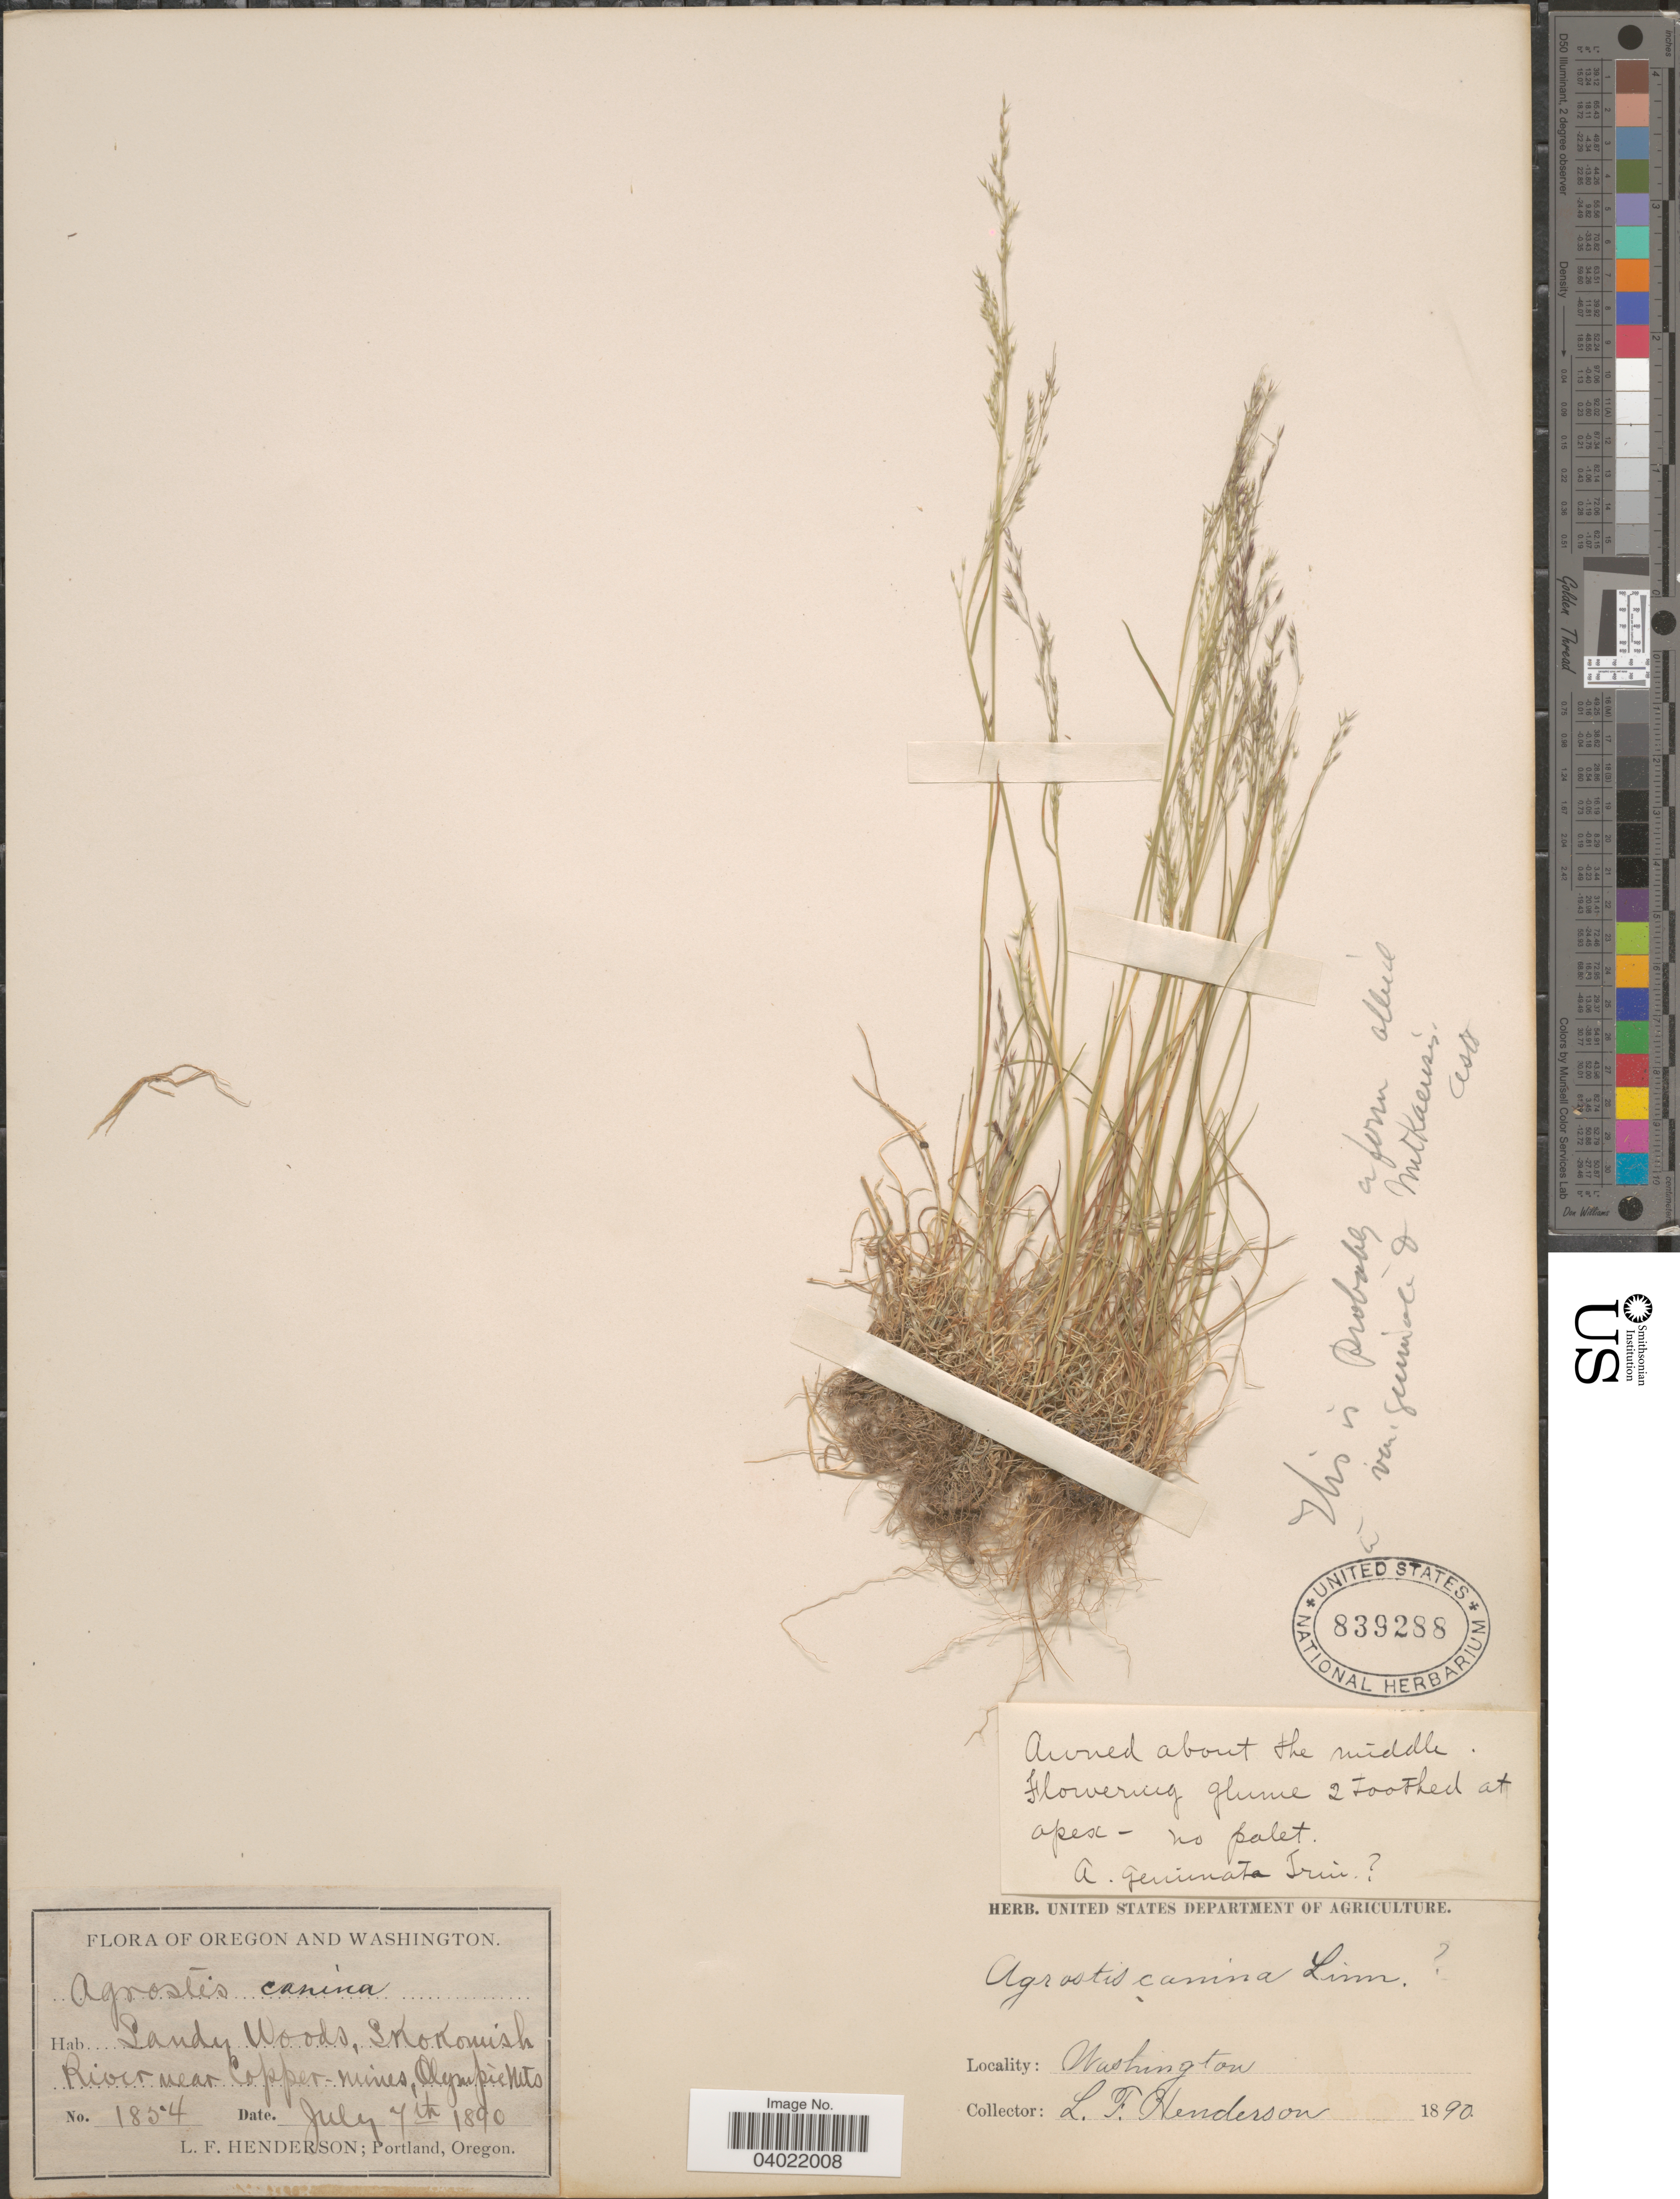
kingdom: Plantae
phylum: Tracheophyta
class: Liliopsida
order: Poales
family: Poaceae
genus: Agrostis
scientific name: Agrostis scabra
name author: Willd.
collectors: L. Henderson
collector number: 1854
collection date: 1890-07-07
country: United States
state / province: Washington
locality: Sandy woods, Skokonish River Copper-mines, Olympic Mts.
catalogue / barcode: US 839288